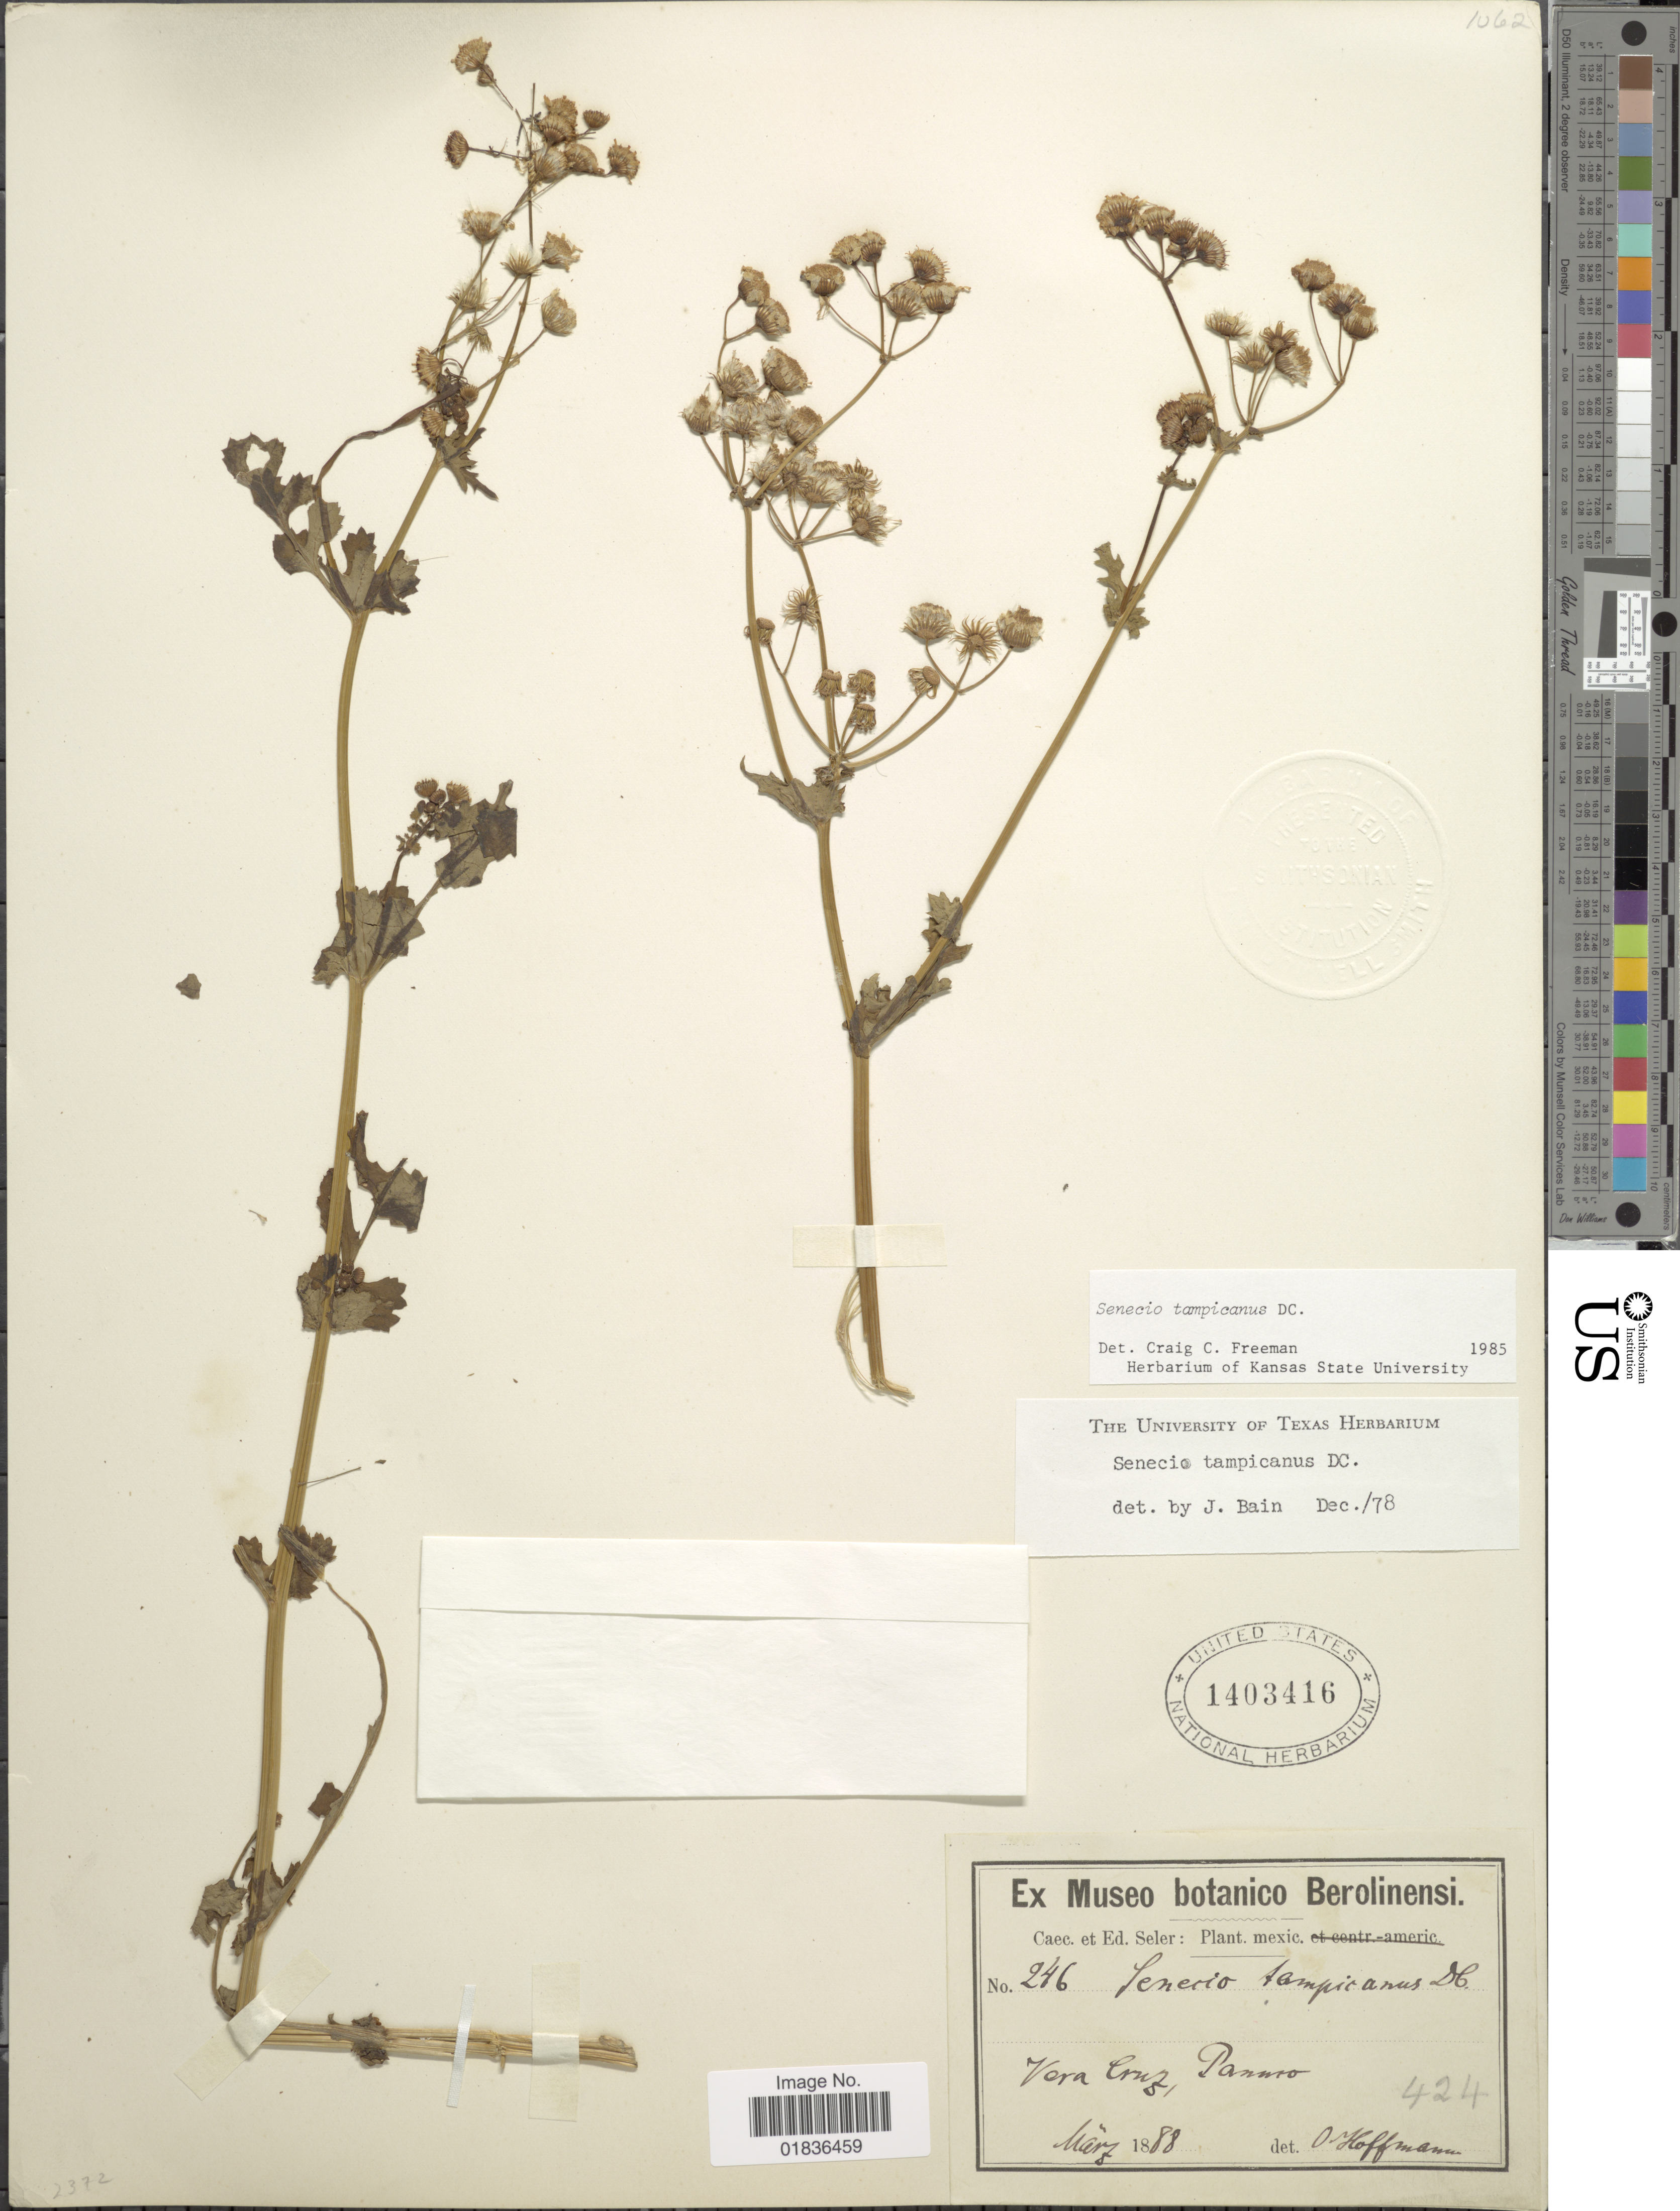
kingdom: Plantae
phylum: Tracheophyta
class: Magnoliopsida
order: Asterales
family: Asteraceae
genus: Senecio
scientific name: Senecio tampicanus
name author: DC.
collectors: ex Caec. et Ed Seler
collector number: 246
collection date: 1888-03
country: Mexico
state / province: Veracruz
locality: Vera Cruz, Panuco.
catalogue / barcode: US 1403416